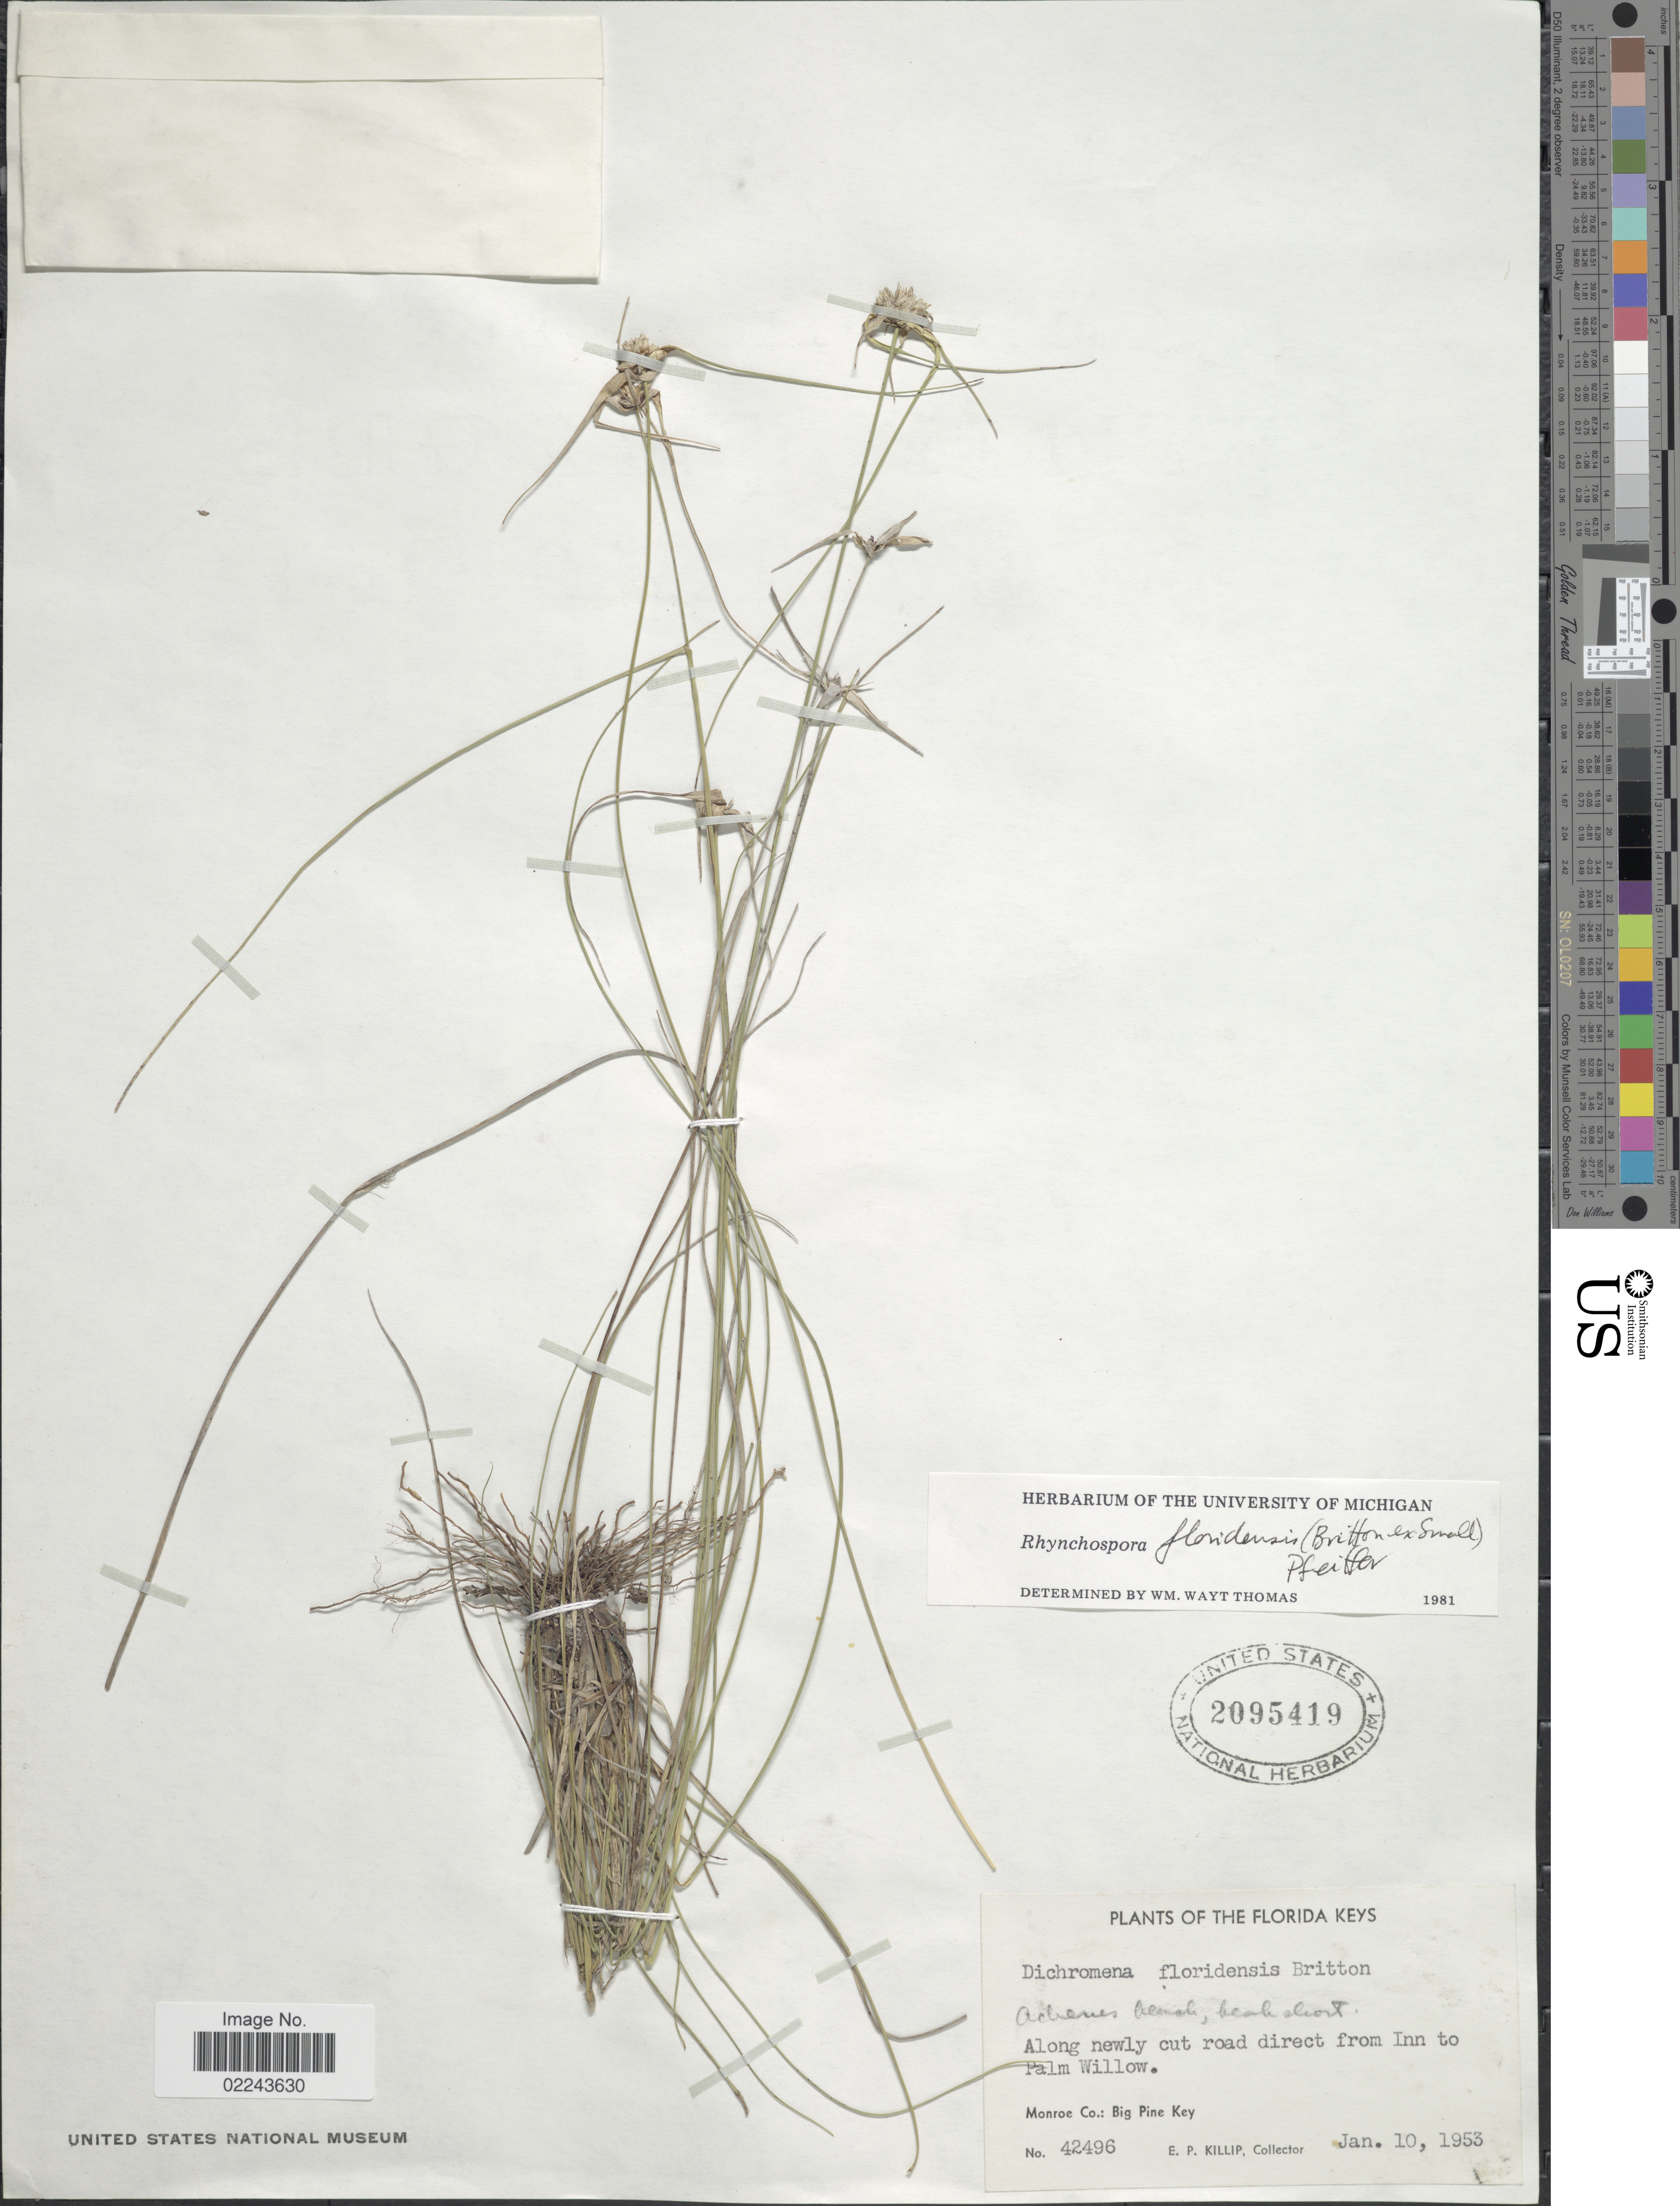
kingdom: Plantae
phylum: Tracheophyta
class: Liliopsida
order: Poales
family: Cyperaceae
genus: Rhynchospora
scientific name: Rhynchospora floridensis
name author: (Britton ex Small) H. Pfeiff.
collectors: E. P. Killip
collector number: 42496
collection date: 1953-01-10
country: United States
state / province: Florida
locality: The Florida Keys, along newly cut road direct from Inn to Palm Willow, Monroe Co, Big Pine Key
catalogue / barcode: US 2095419